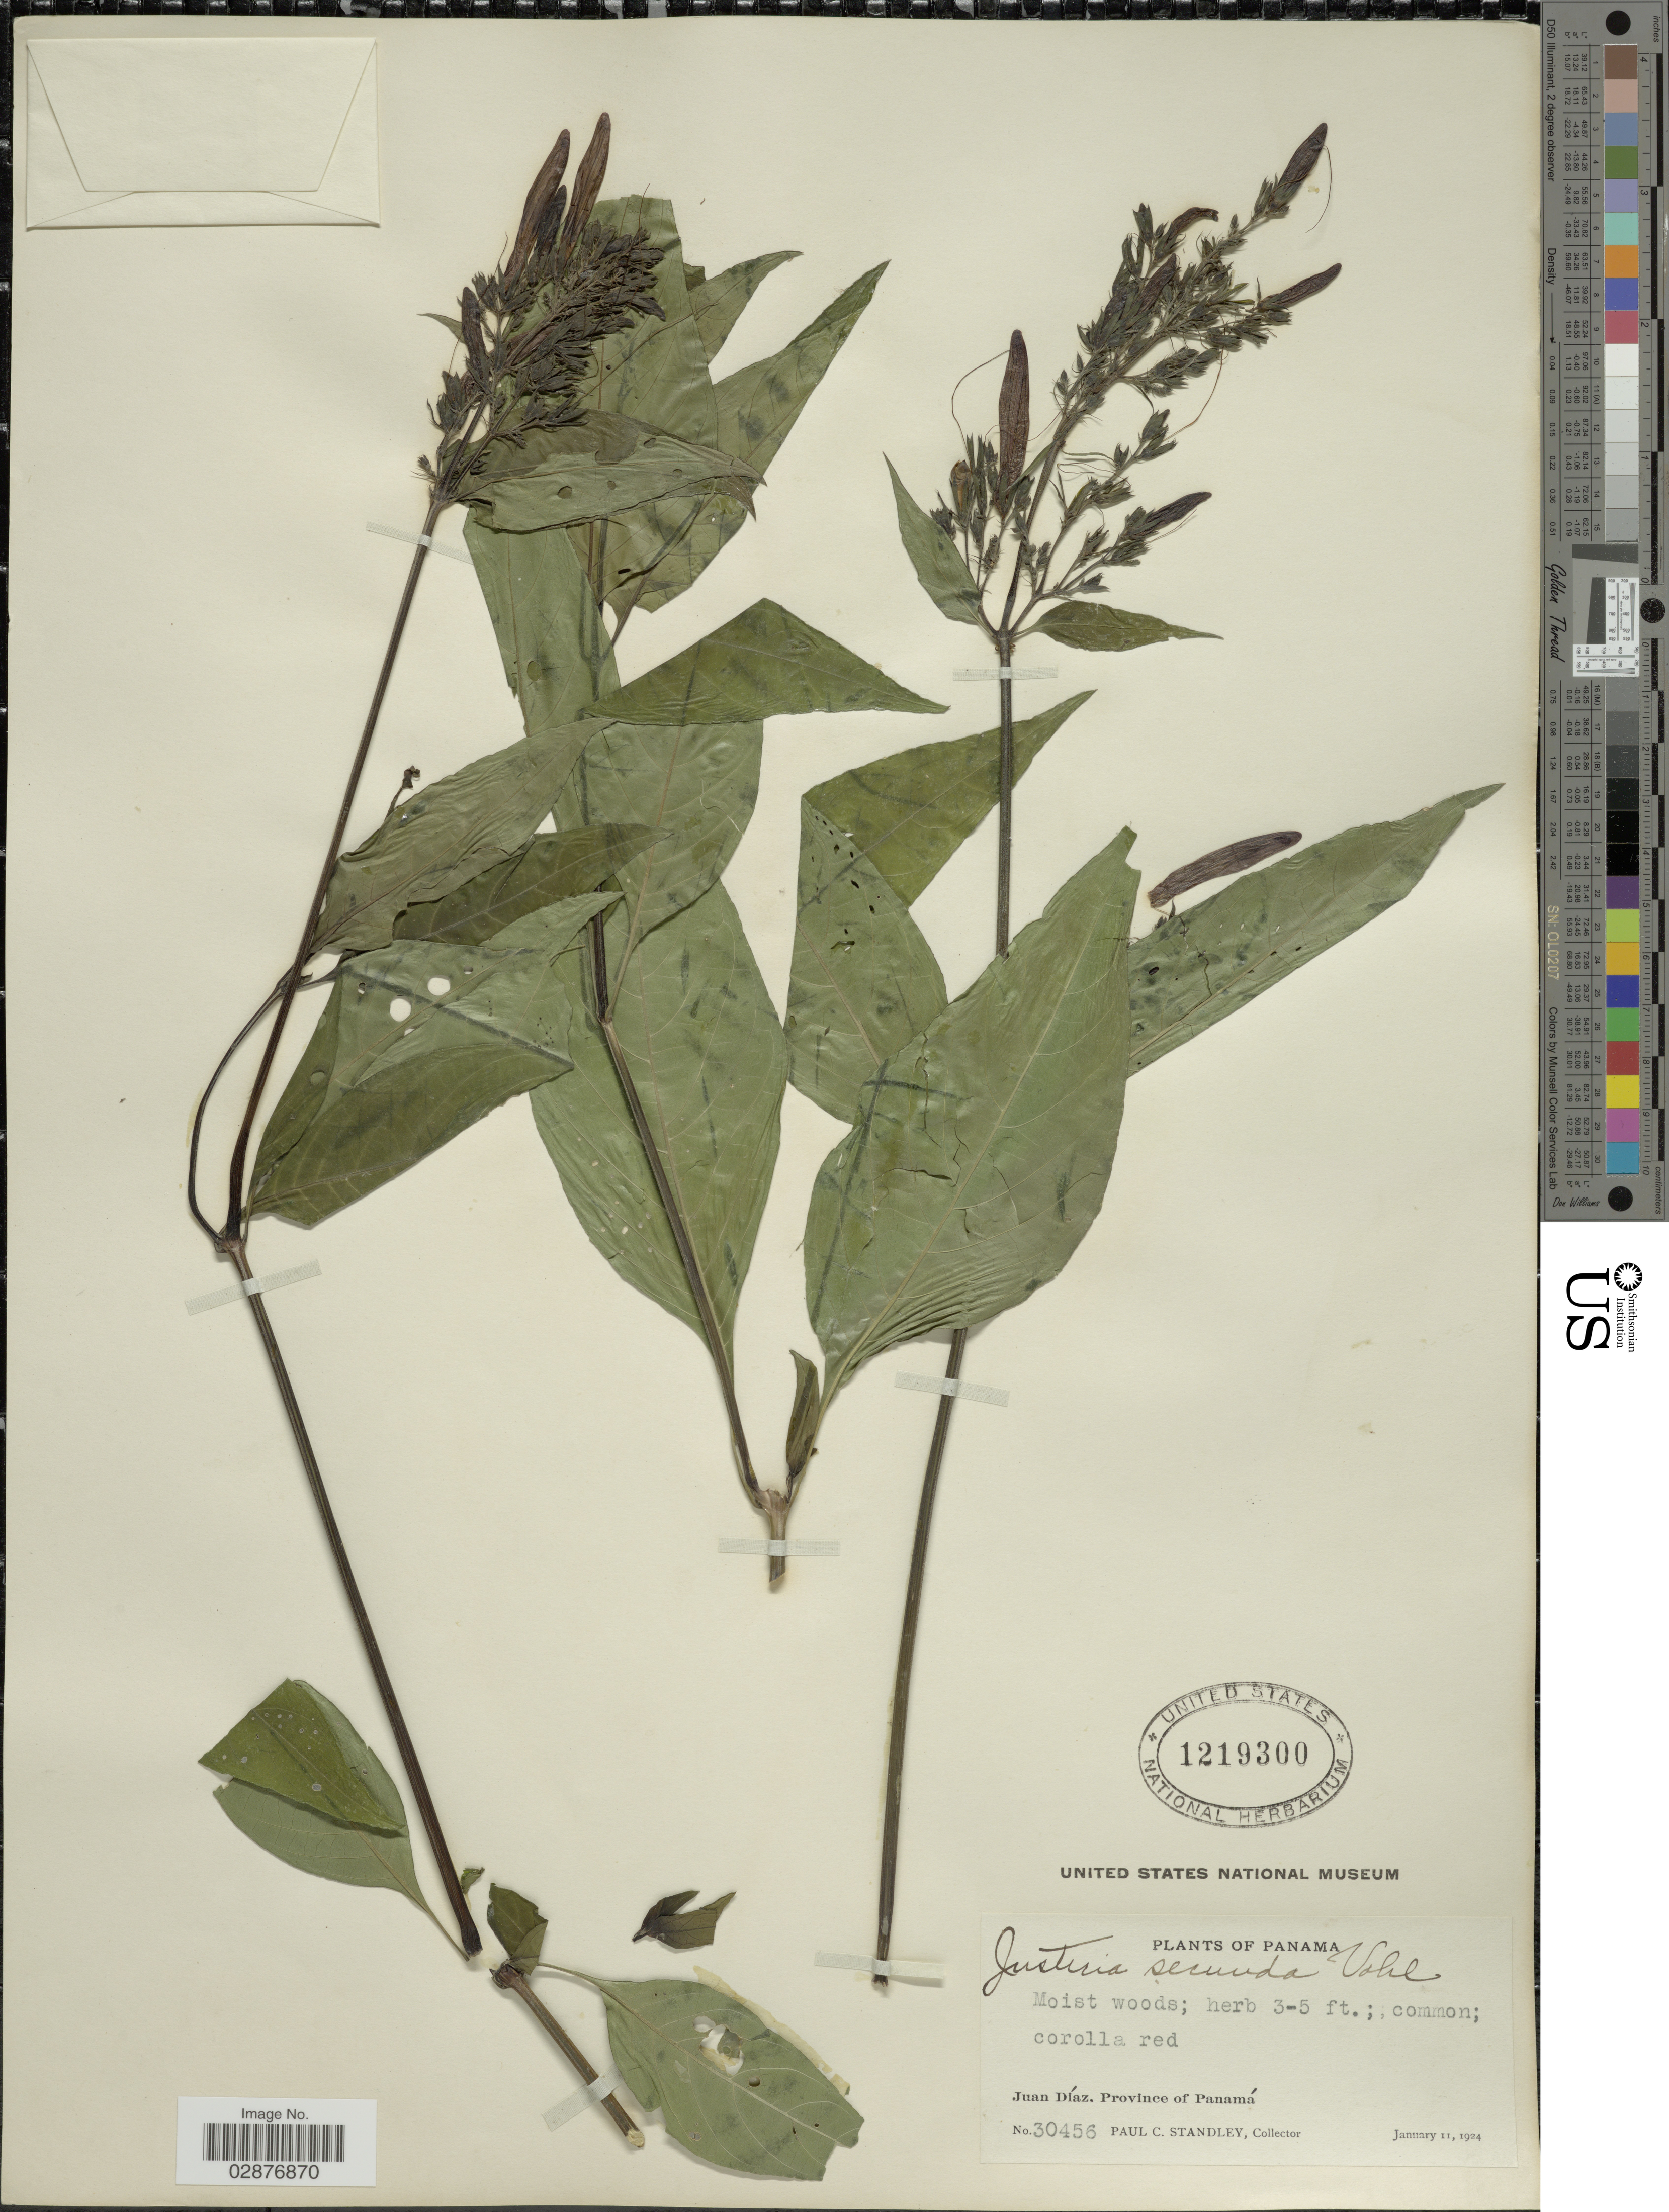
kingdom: Plantae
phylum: Tracheophyta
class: Magnoliopsida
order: Lamiales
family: Acanthaceae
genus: Justicia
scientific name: Justicia secunda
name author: Vahl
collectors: P. C. Standley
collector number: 30456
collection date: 1924-01-11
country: Panama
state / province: Panamá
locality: Juan Díaz.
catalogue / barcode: US 1219300